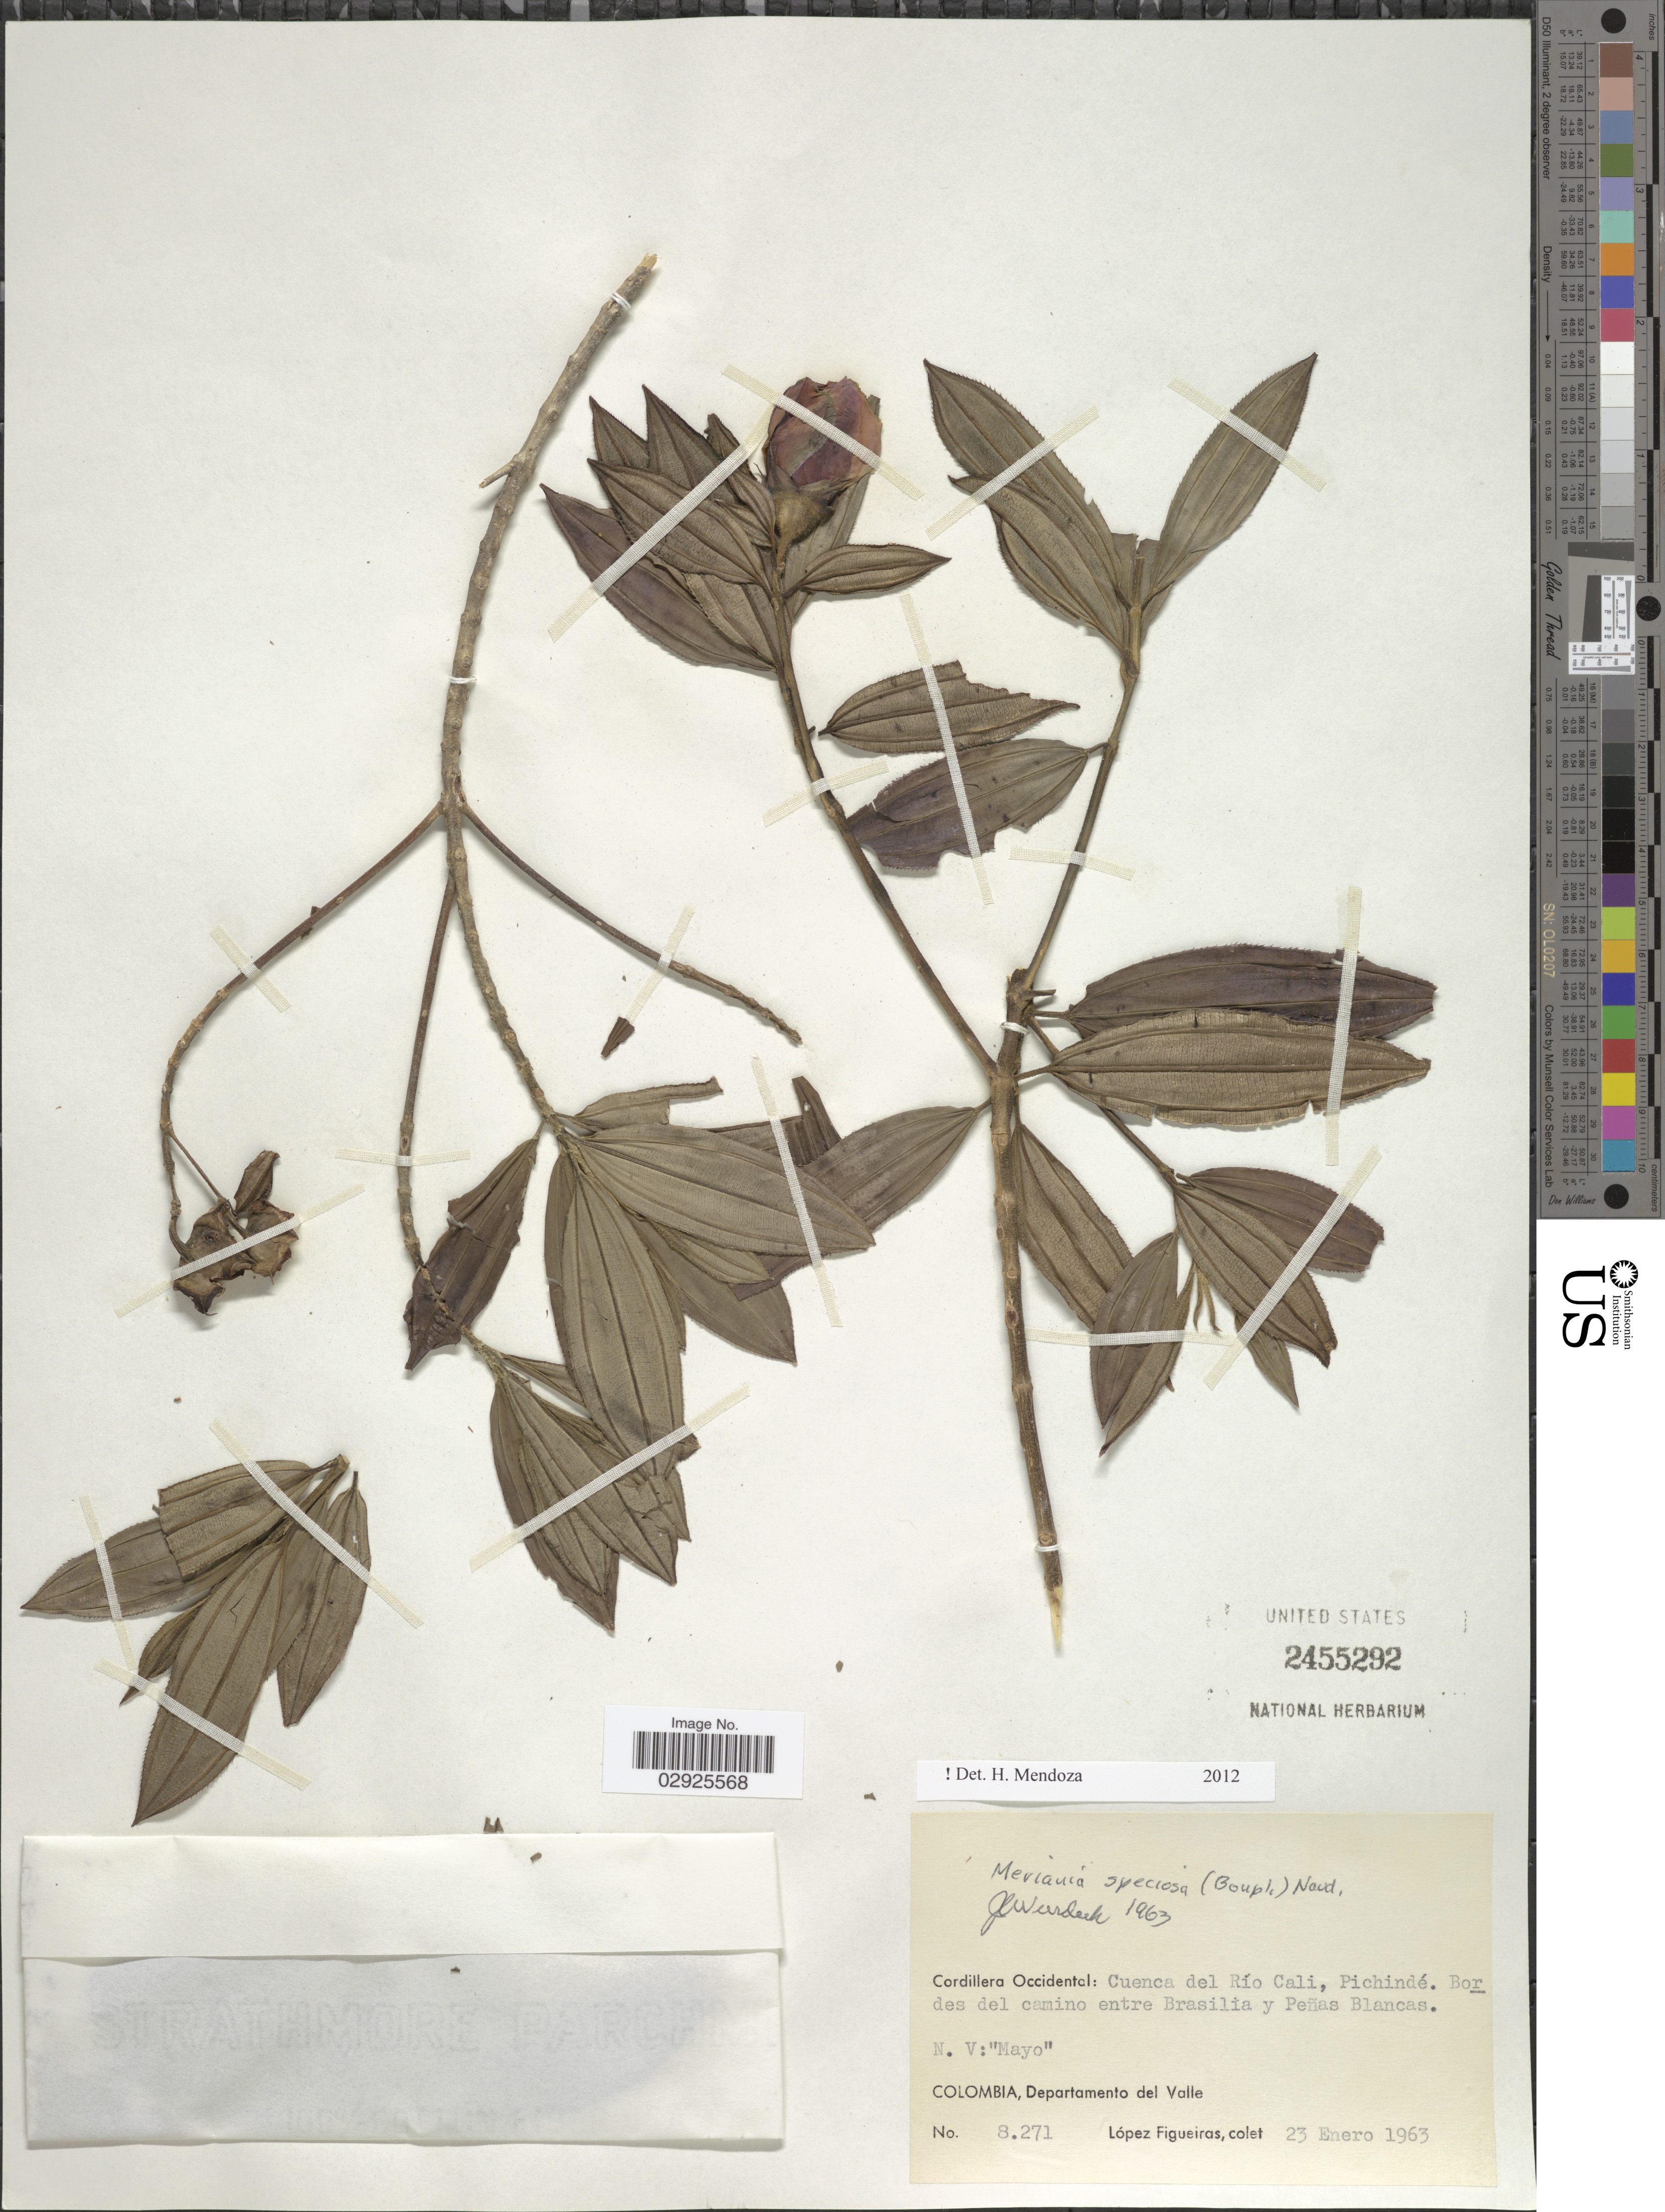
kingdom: Plantae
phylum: Tracheophyta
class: Magnoliopsida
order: Myrtales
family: Melastomataceae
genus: Meriania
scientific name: Meriania speciosa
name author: (Bonpl.) Naudin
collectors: M. López Figueiras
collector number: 8271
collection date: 1963-01-23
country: Colombia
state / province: Valle del Cauca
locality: Cordillera Occidental: Cuenca del Río Cali, Pichindé, Bordes del camino entre Brasilia y Peñas Blancas, Departamento del Valle.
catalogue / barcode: US 2455292